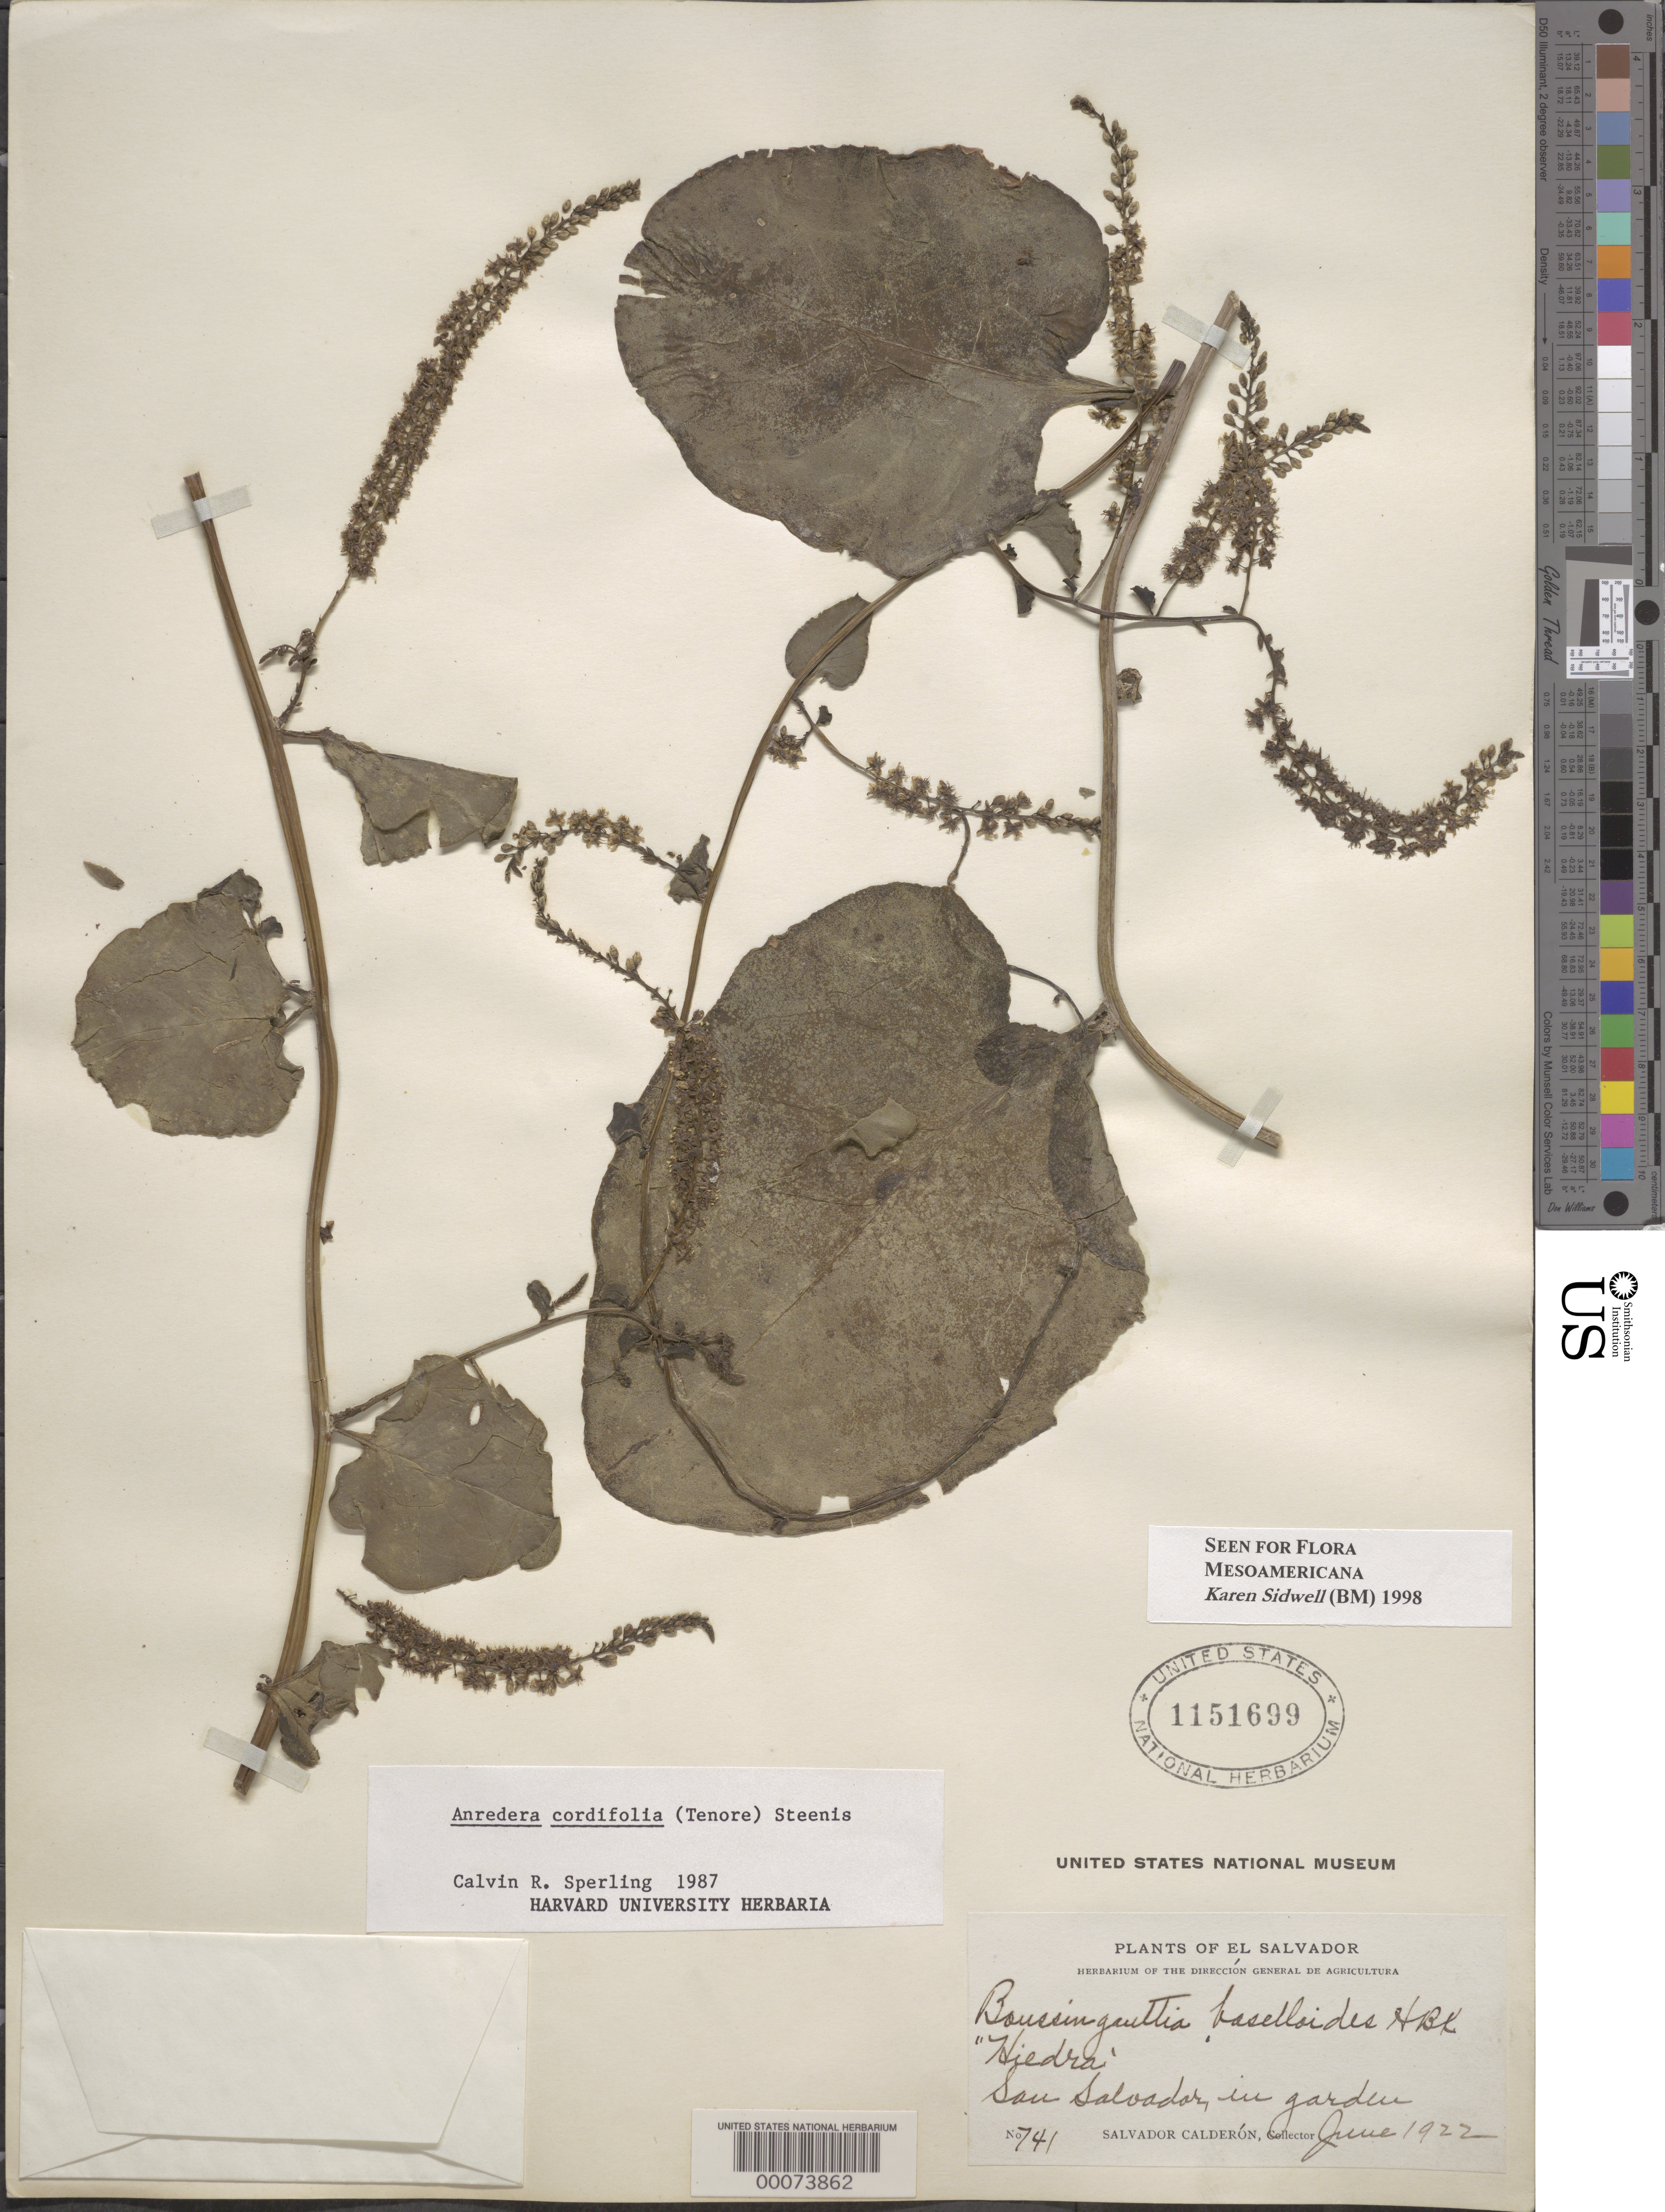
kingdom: Plantae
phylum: Tracheophyta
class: Magnoliopsida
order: Caryophyllales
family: Basellaceae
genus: Anredera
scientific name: Anredera cordifolia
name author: (Ten.) Steenis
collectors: S. Calderón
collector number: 741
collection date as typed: Jun 1922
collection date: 1922-06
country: El Salvador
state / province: San Salvador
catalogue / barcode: US 1151699